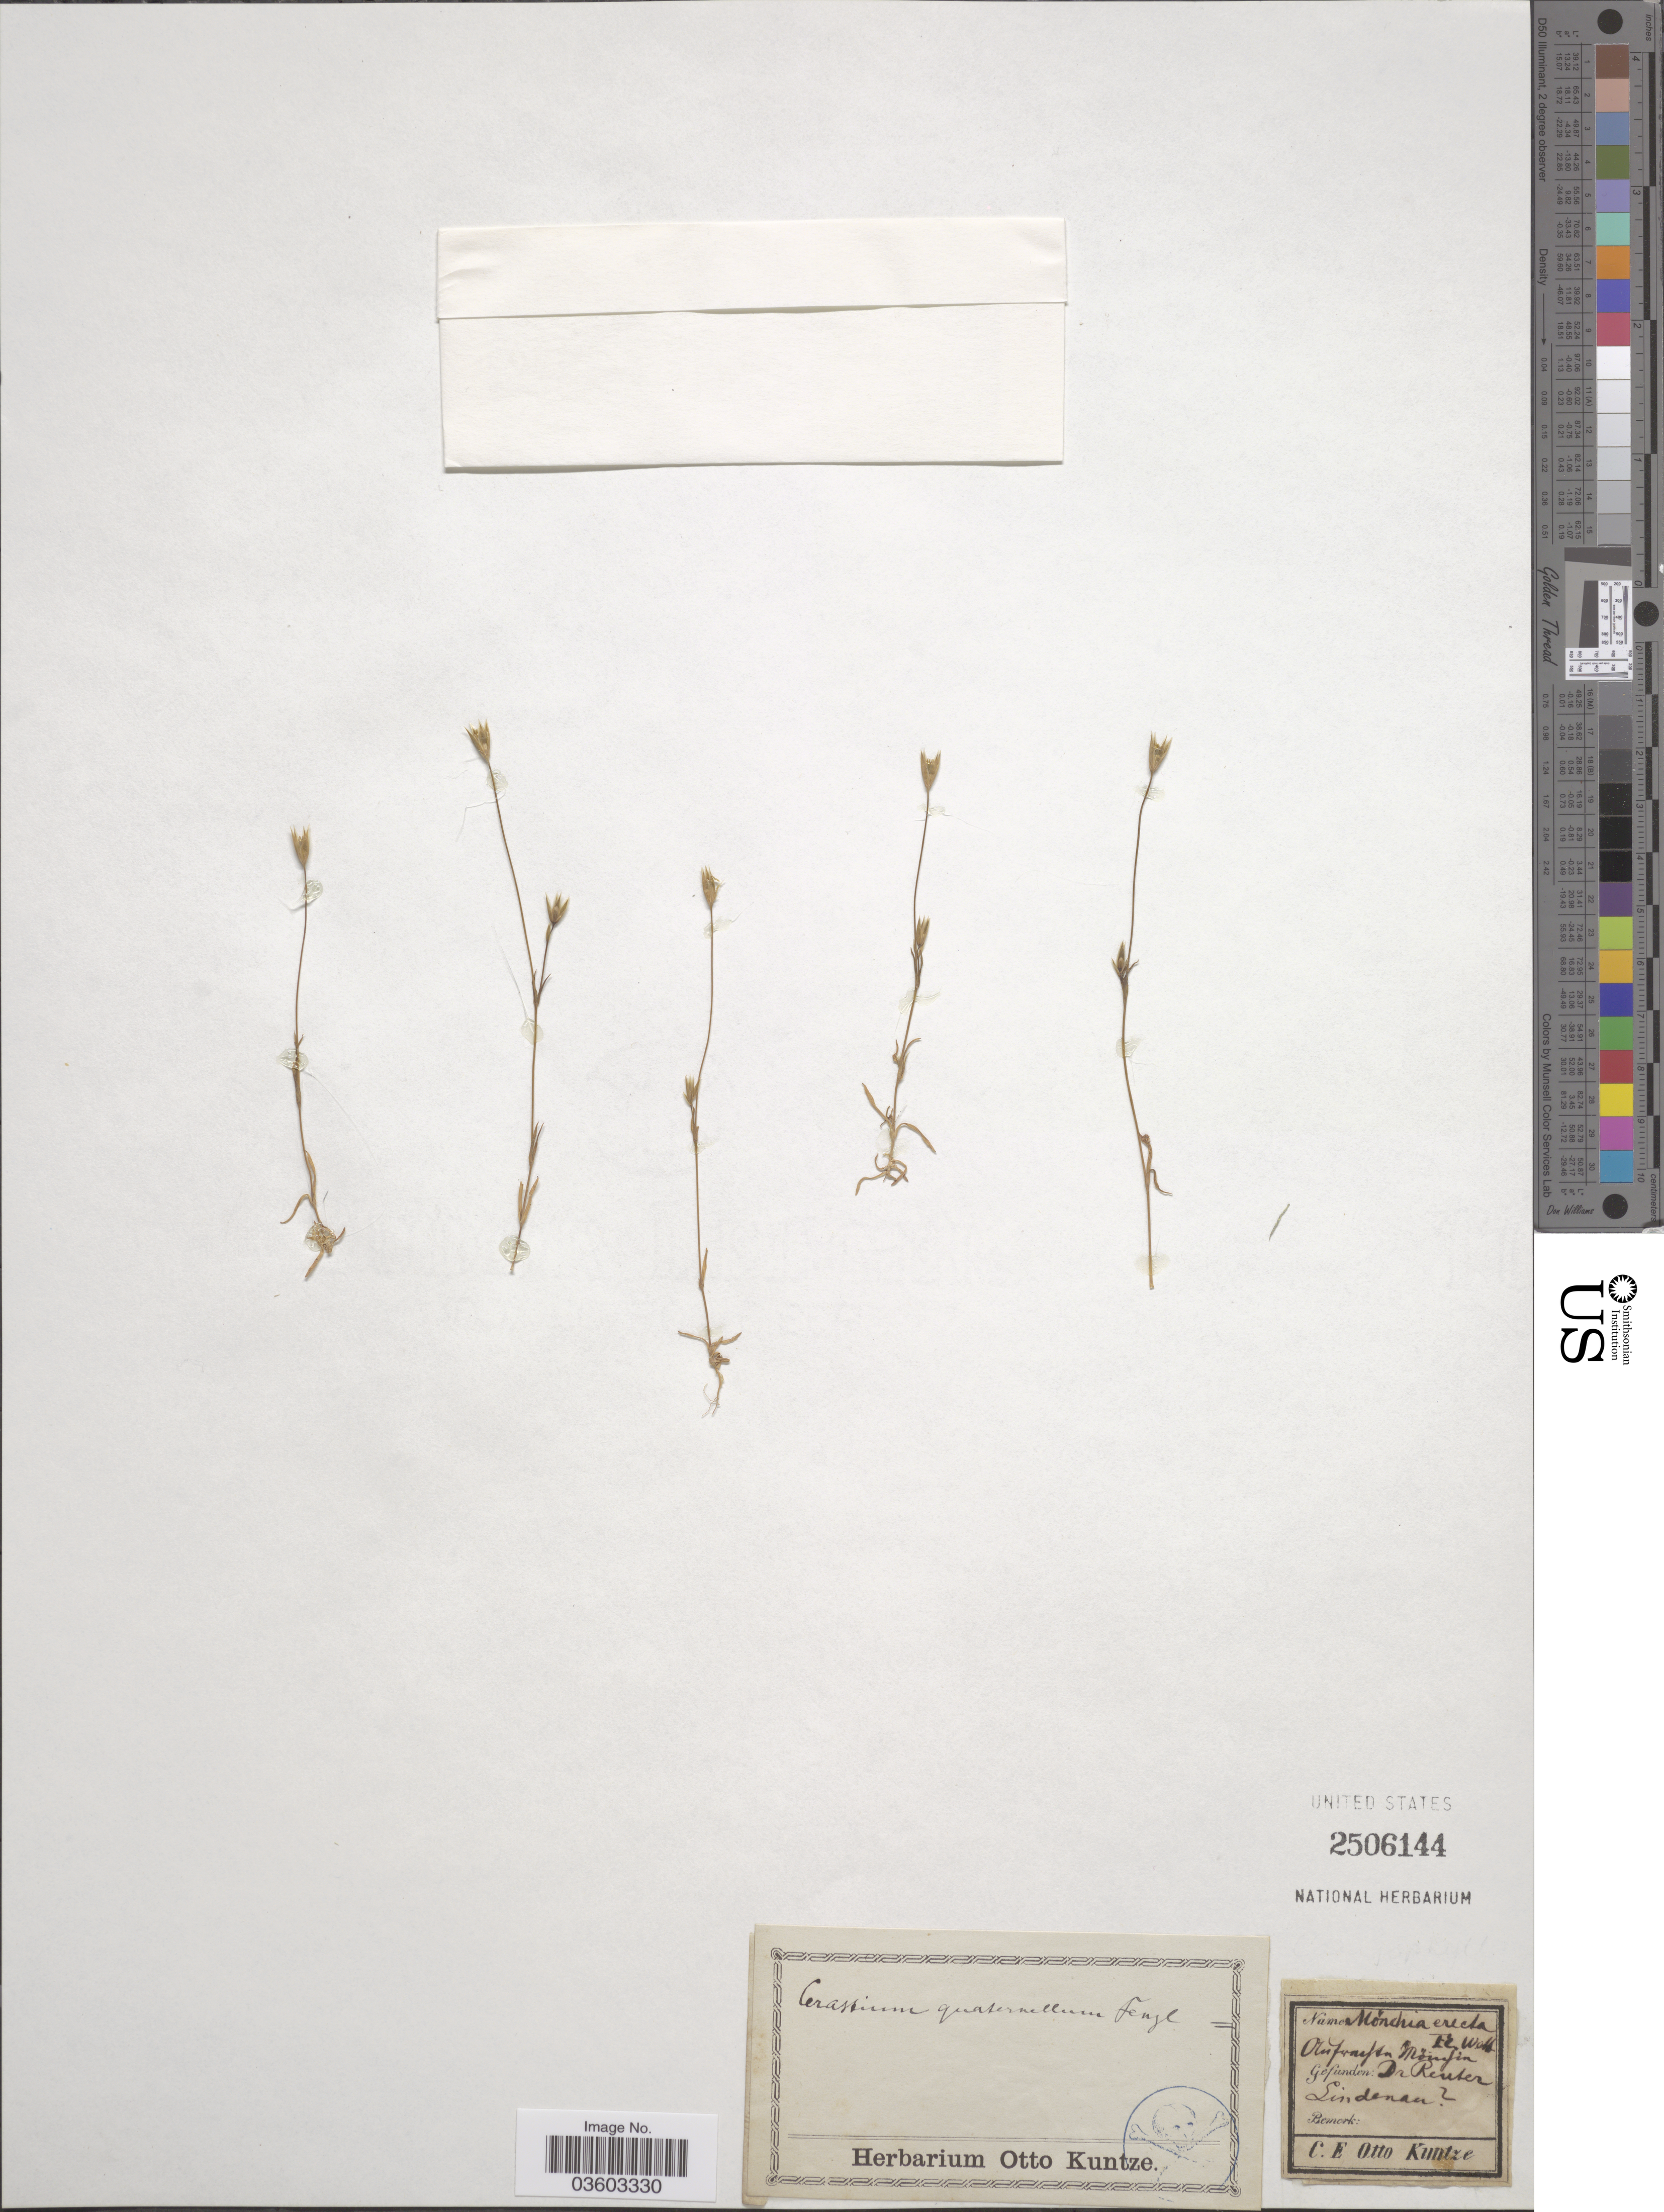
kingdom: Plantae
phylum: Tracheophyta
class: Magnoliopsida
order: Caryophyllales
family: Caryophyllaceae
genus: Cerastium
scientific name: Cerastium quaternellum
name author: Fenzl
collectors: -. Reuter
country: Germany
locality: Anfraeftu [interpreted] Möinfin [interpreted]. Lindenau.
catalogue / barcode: US 2506144